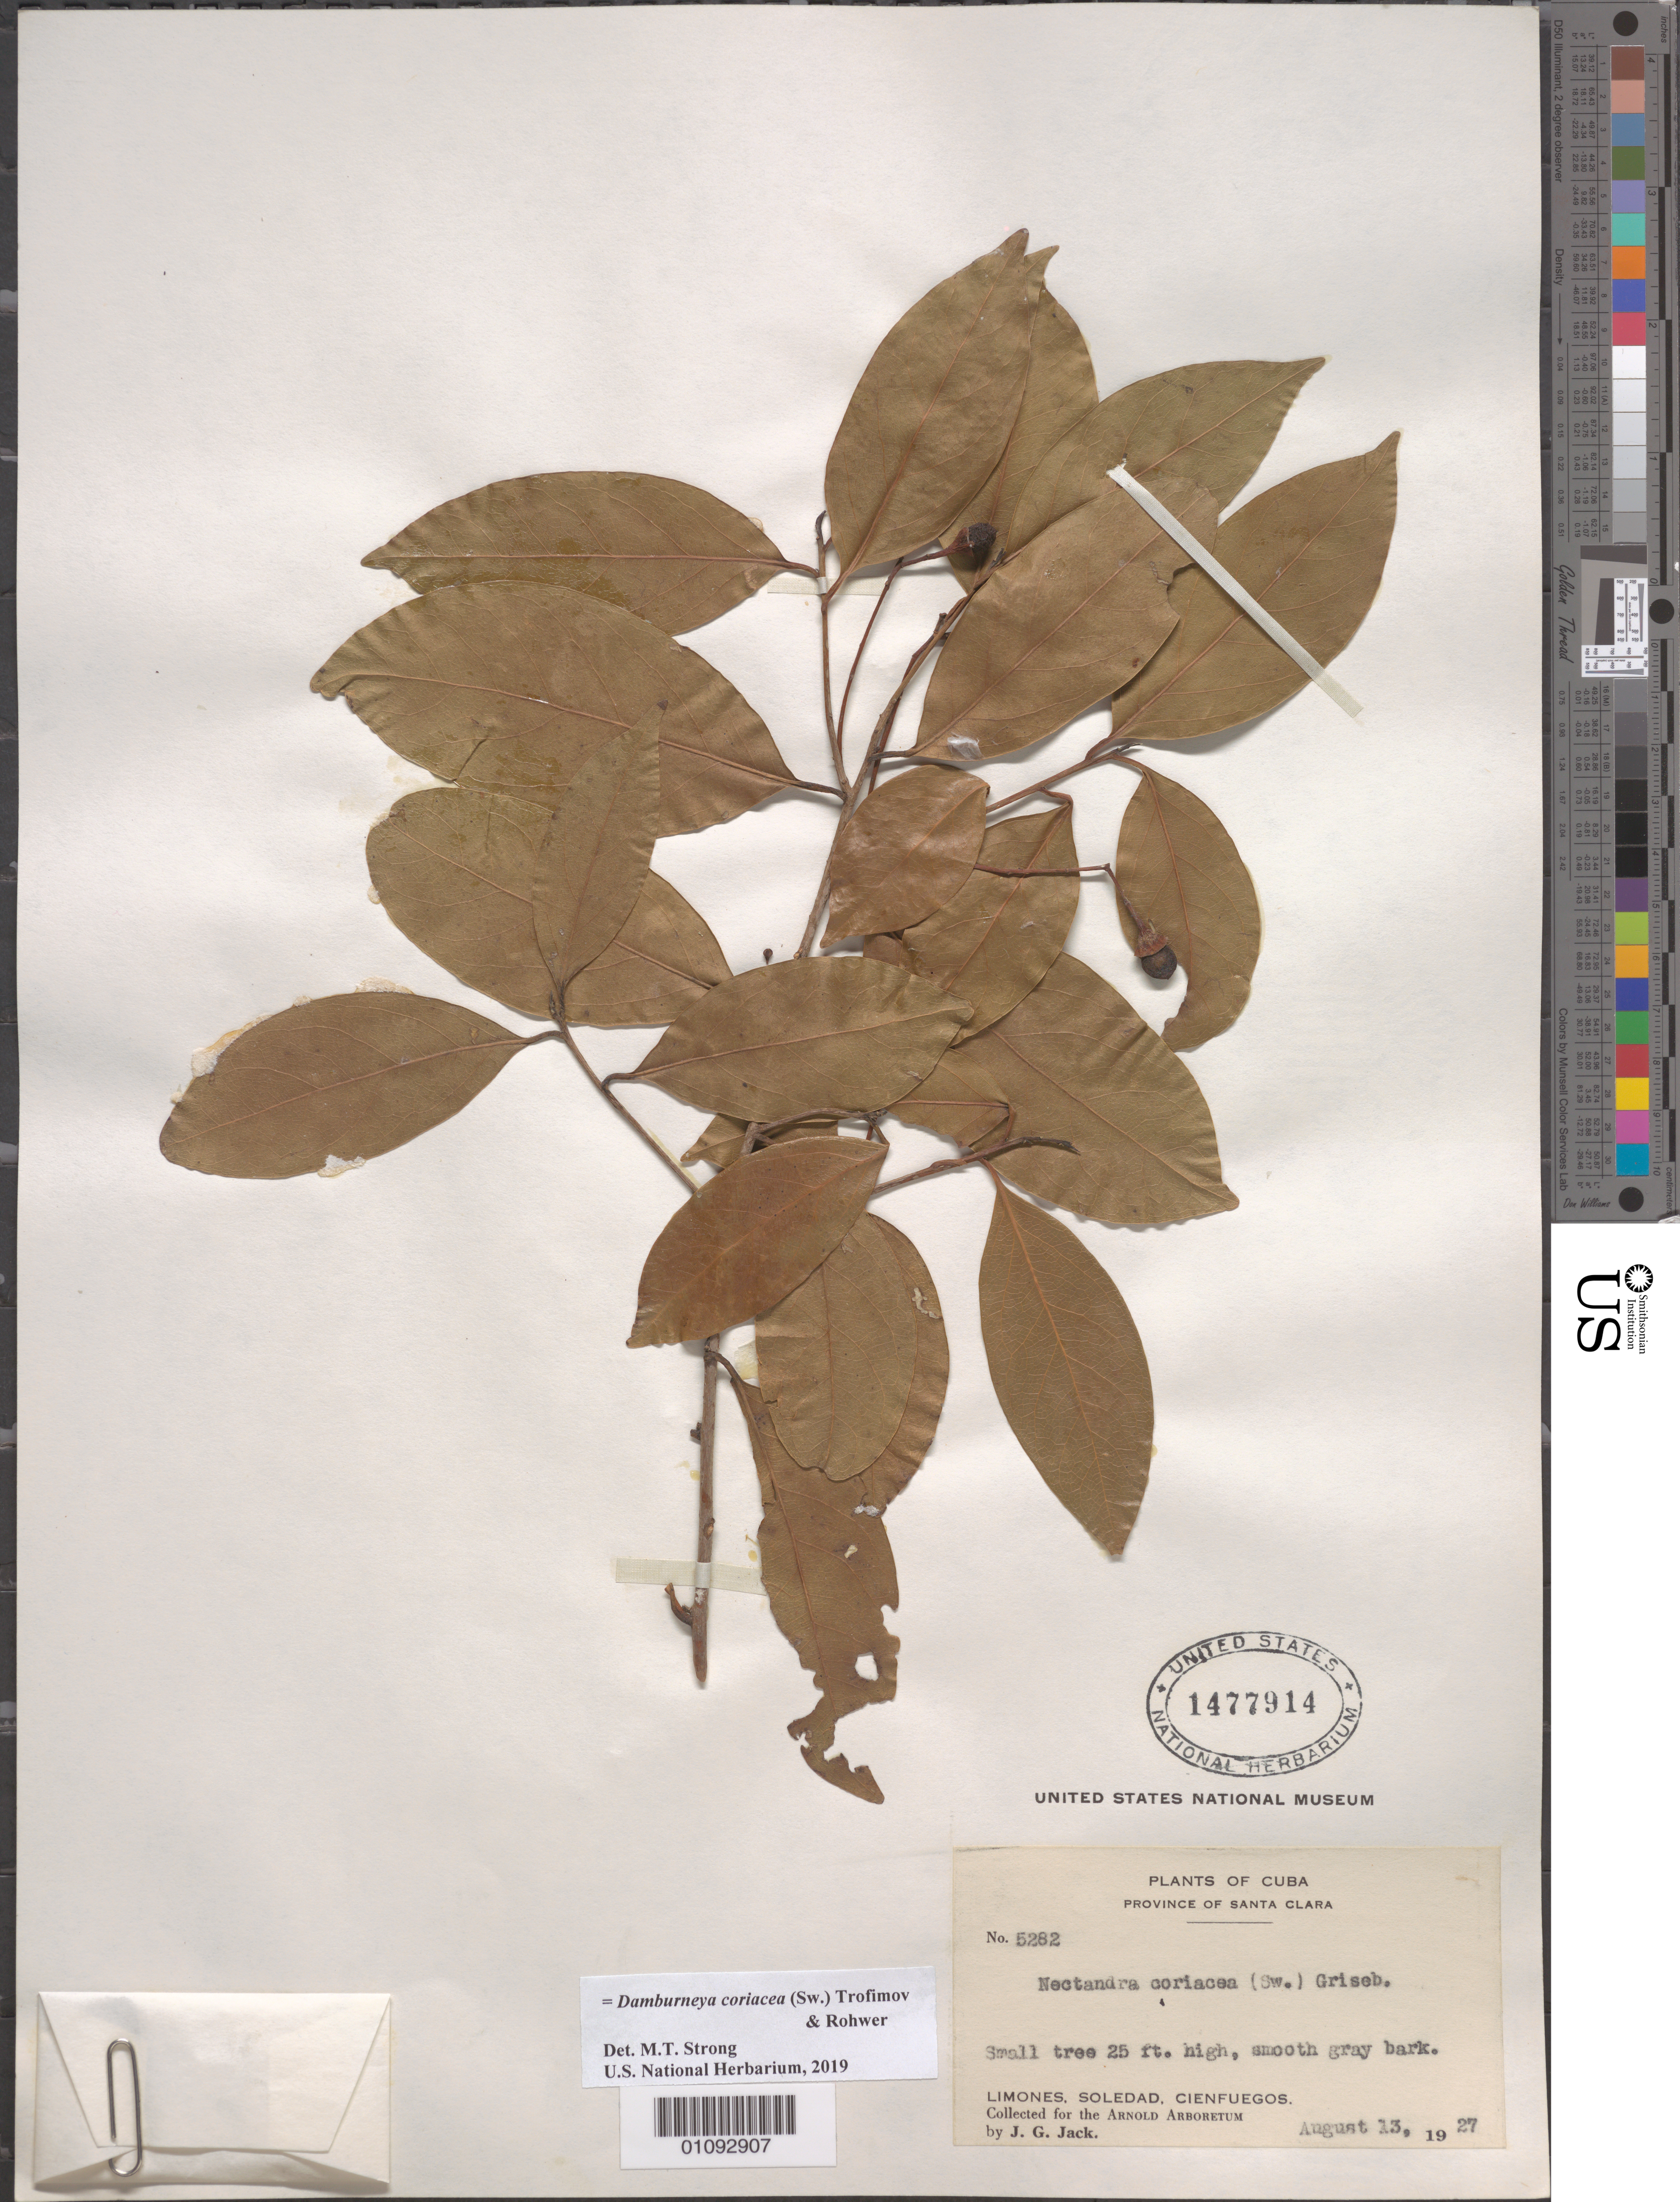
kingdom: Plantae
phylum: Tracheophyta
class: Magnoliopsida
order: Laurales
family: Lauraceae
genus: Damburneya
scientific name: Damburneya coriacea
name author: (Sw.) Trofimov & Rohwer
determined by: Strong, M. T., (US), Smithsonian Institution - National Museum of Natural History (UNITED STATES)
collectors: J. G. Jack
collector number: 5282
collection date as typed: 13 Aug 1927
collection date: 1927-08-13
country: Cuba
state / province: Cienfuegos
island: Cuba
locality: Limones, Soledad, Cienfuegos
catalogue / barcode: US 1477914